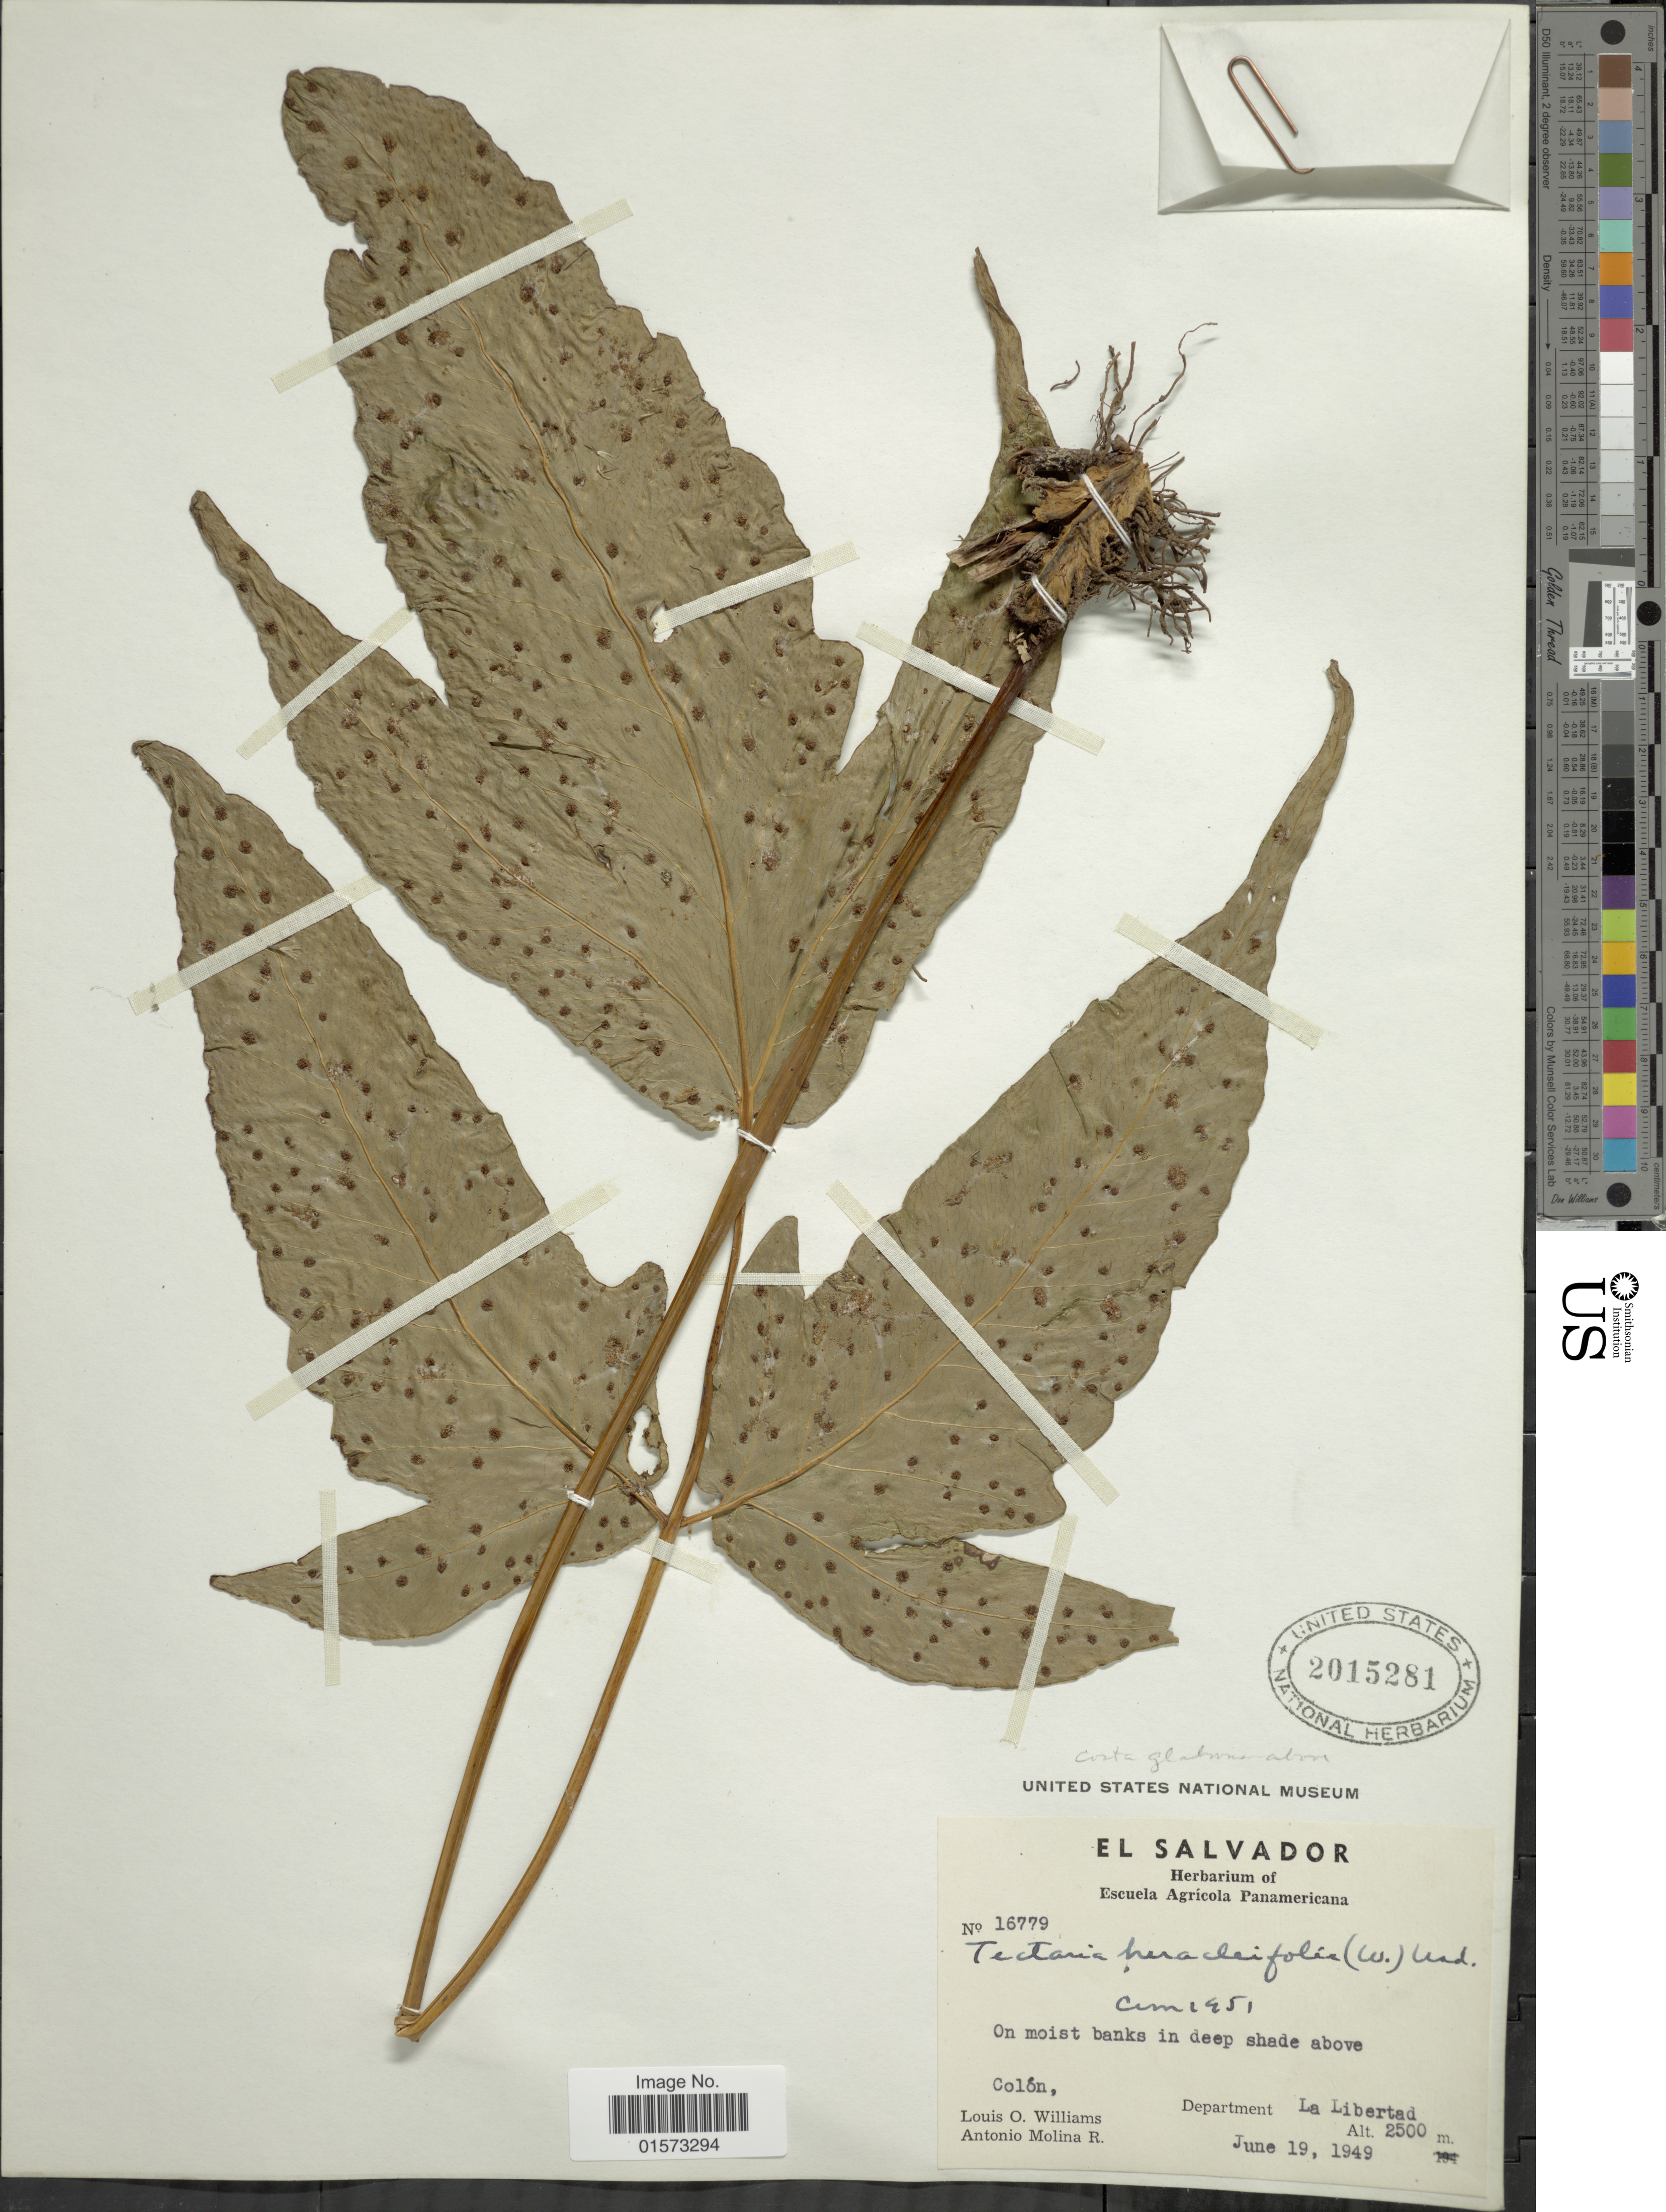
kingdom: Plantae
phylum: Tracheophyta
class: Polypodiopsida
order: Polypodiales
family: Tectariaceae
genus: Tectaria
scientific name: Tectaria heracleifolia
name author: (Willd.) Underw.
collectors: L. O. Williams & A. Molina R.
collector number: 16779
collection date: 1949-06-19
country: El Salvador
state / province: La Libertad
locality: Colon, Department La Libertad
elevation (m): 2500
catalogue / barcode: US 2015281